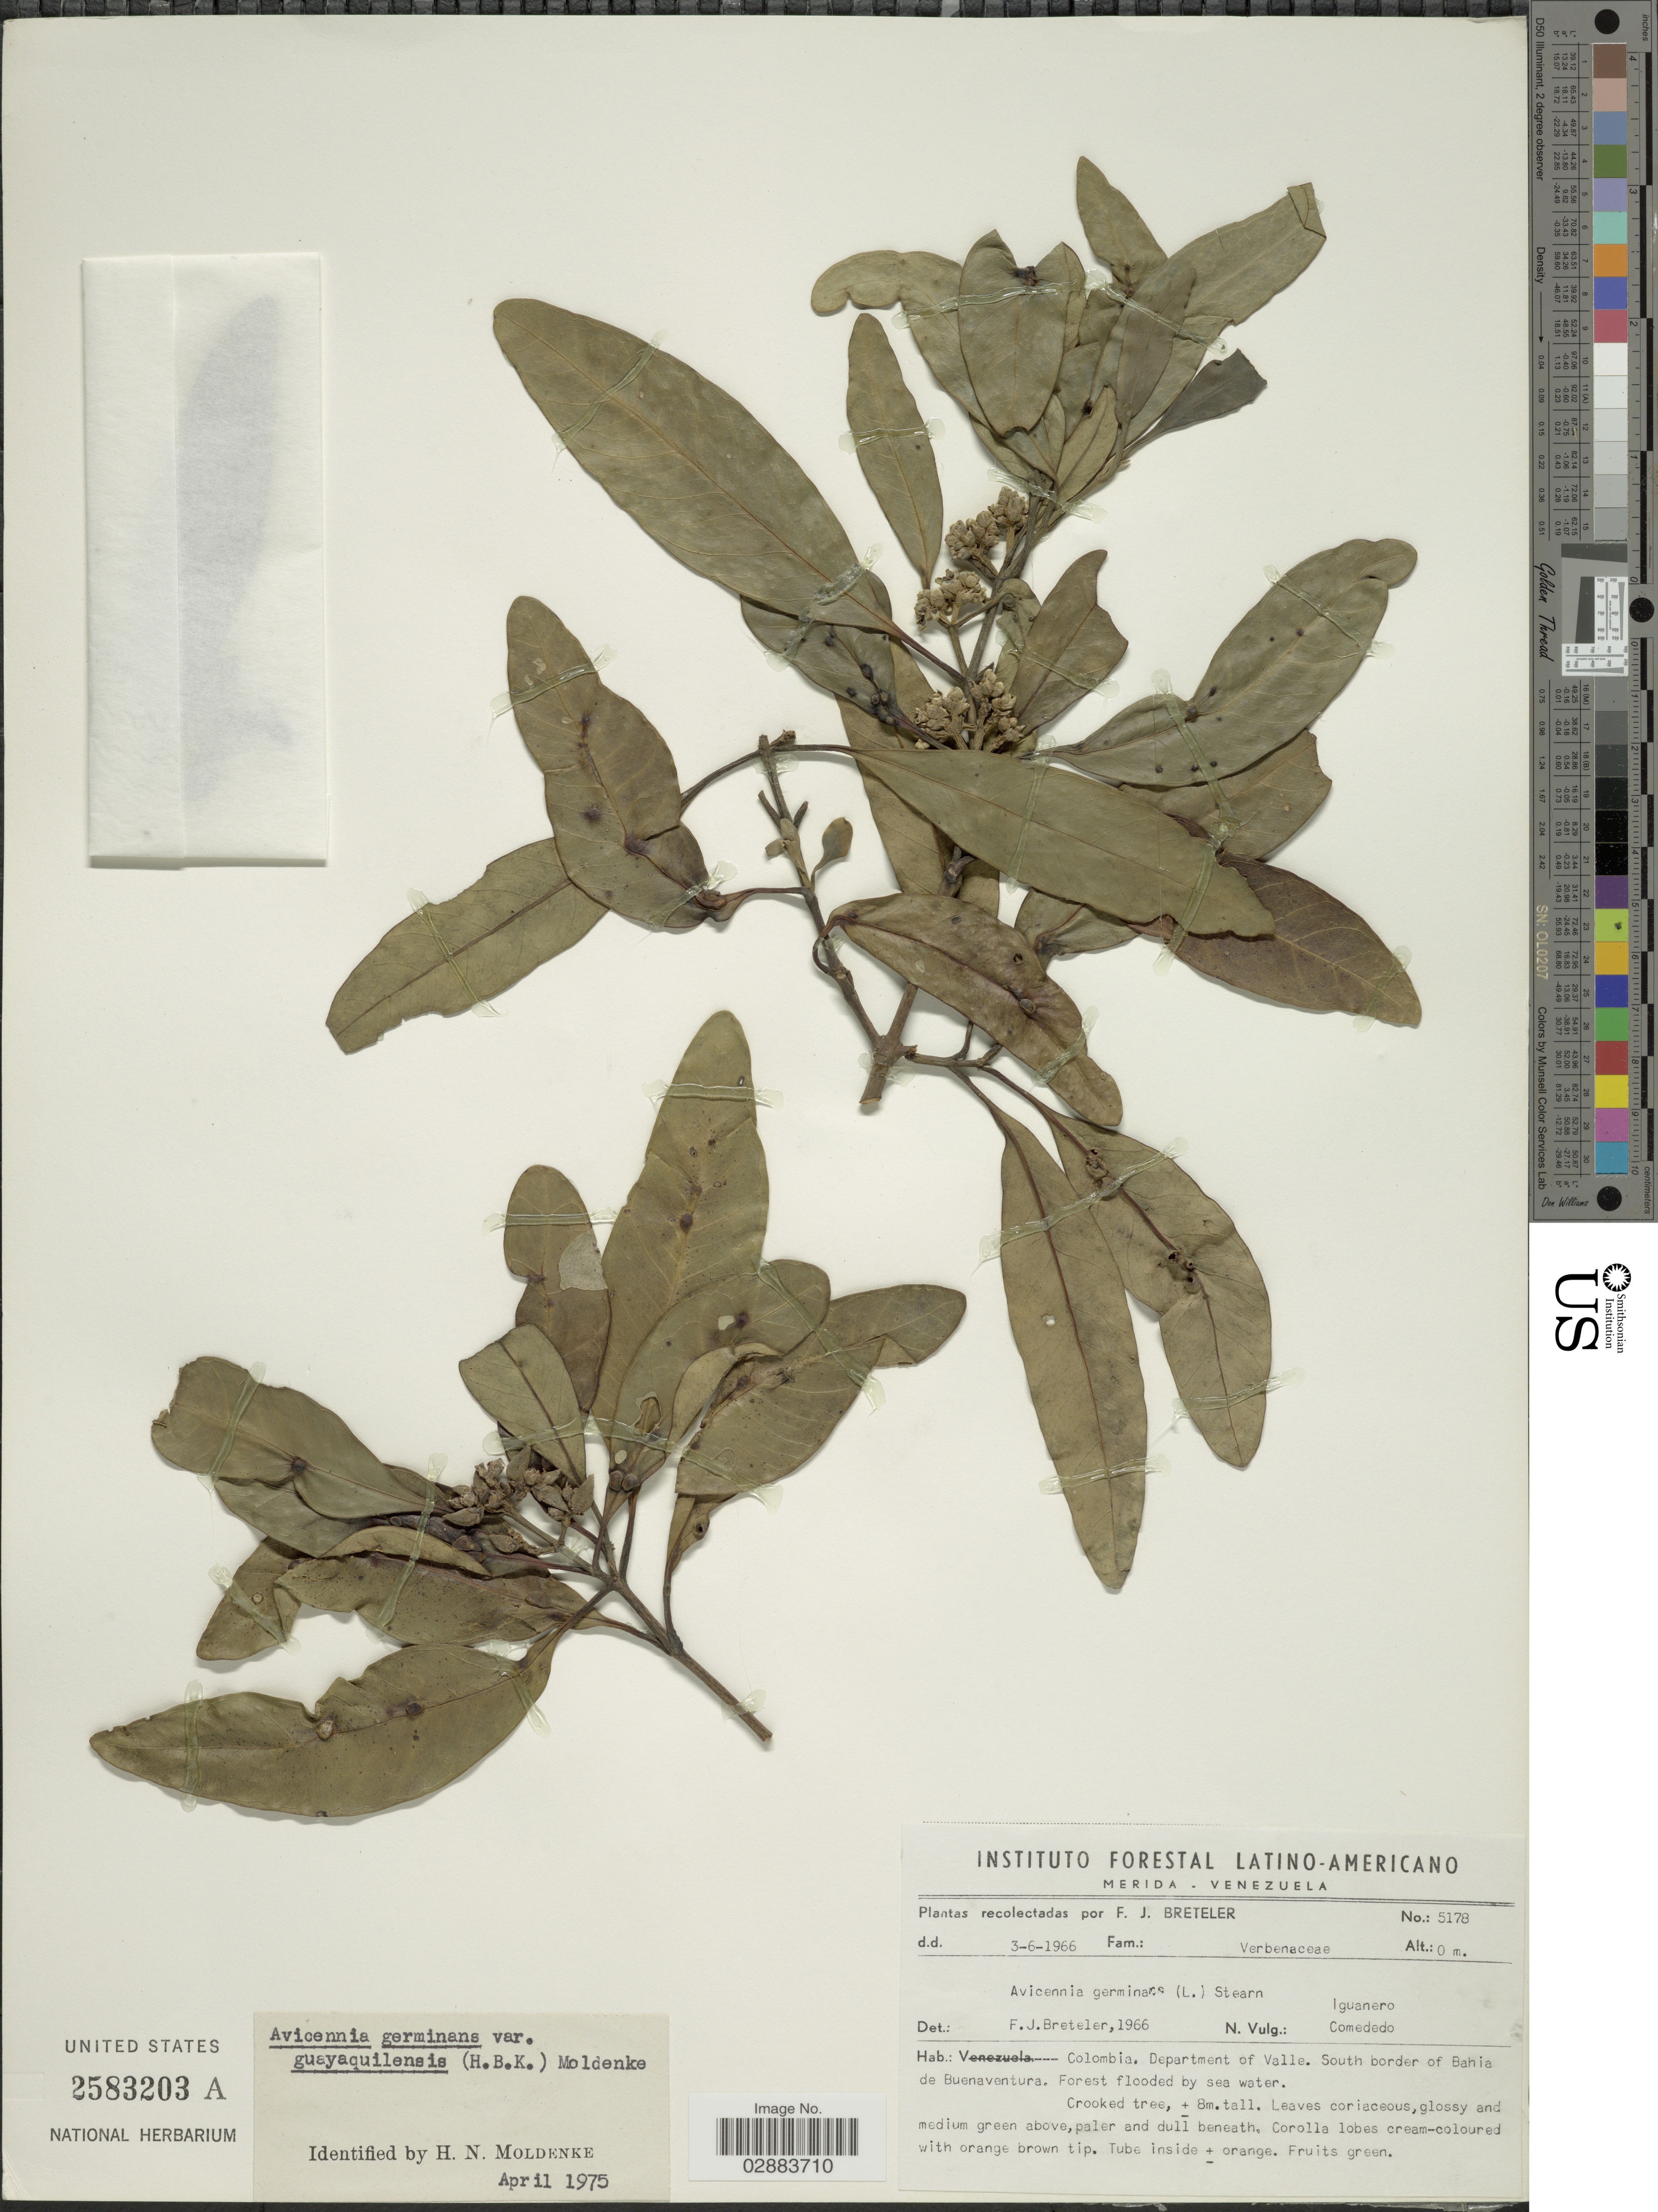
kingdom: Plantae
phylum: Tracheophyta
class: Magnoliopsida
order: Lamiales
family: Acanthaceae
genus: Avicennia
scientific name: Avicennia germinans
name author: (L.) L.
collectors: F. J. Breteler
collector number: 5178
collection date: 1966-06-03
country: Colombia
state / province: Valle del Cauca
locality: Department of Valle. South border of Bahia de Buenaventura.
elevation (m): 0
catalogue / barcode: US 2583203A